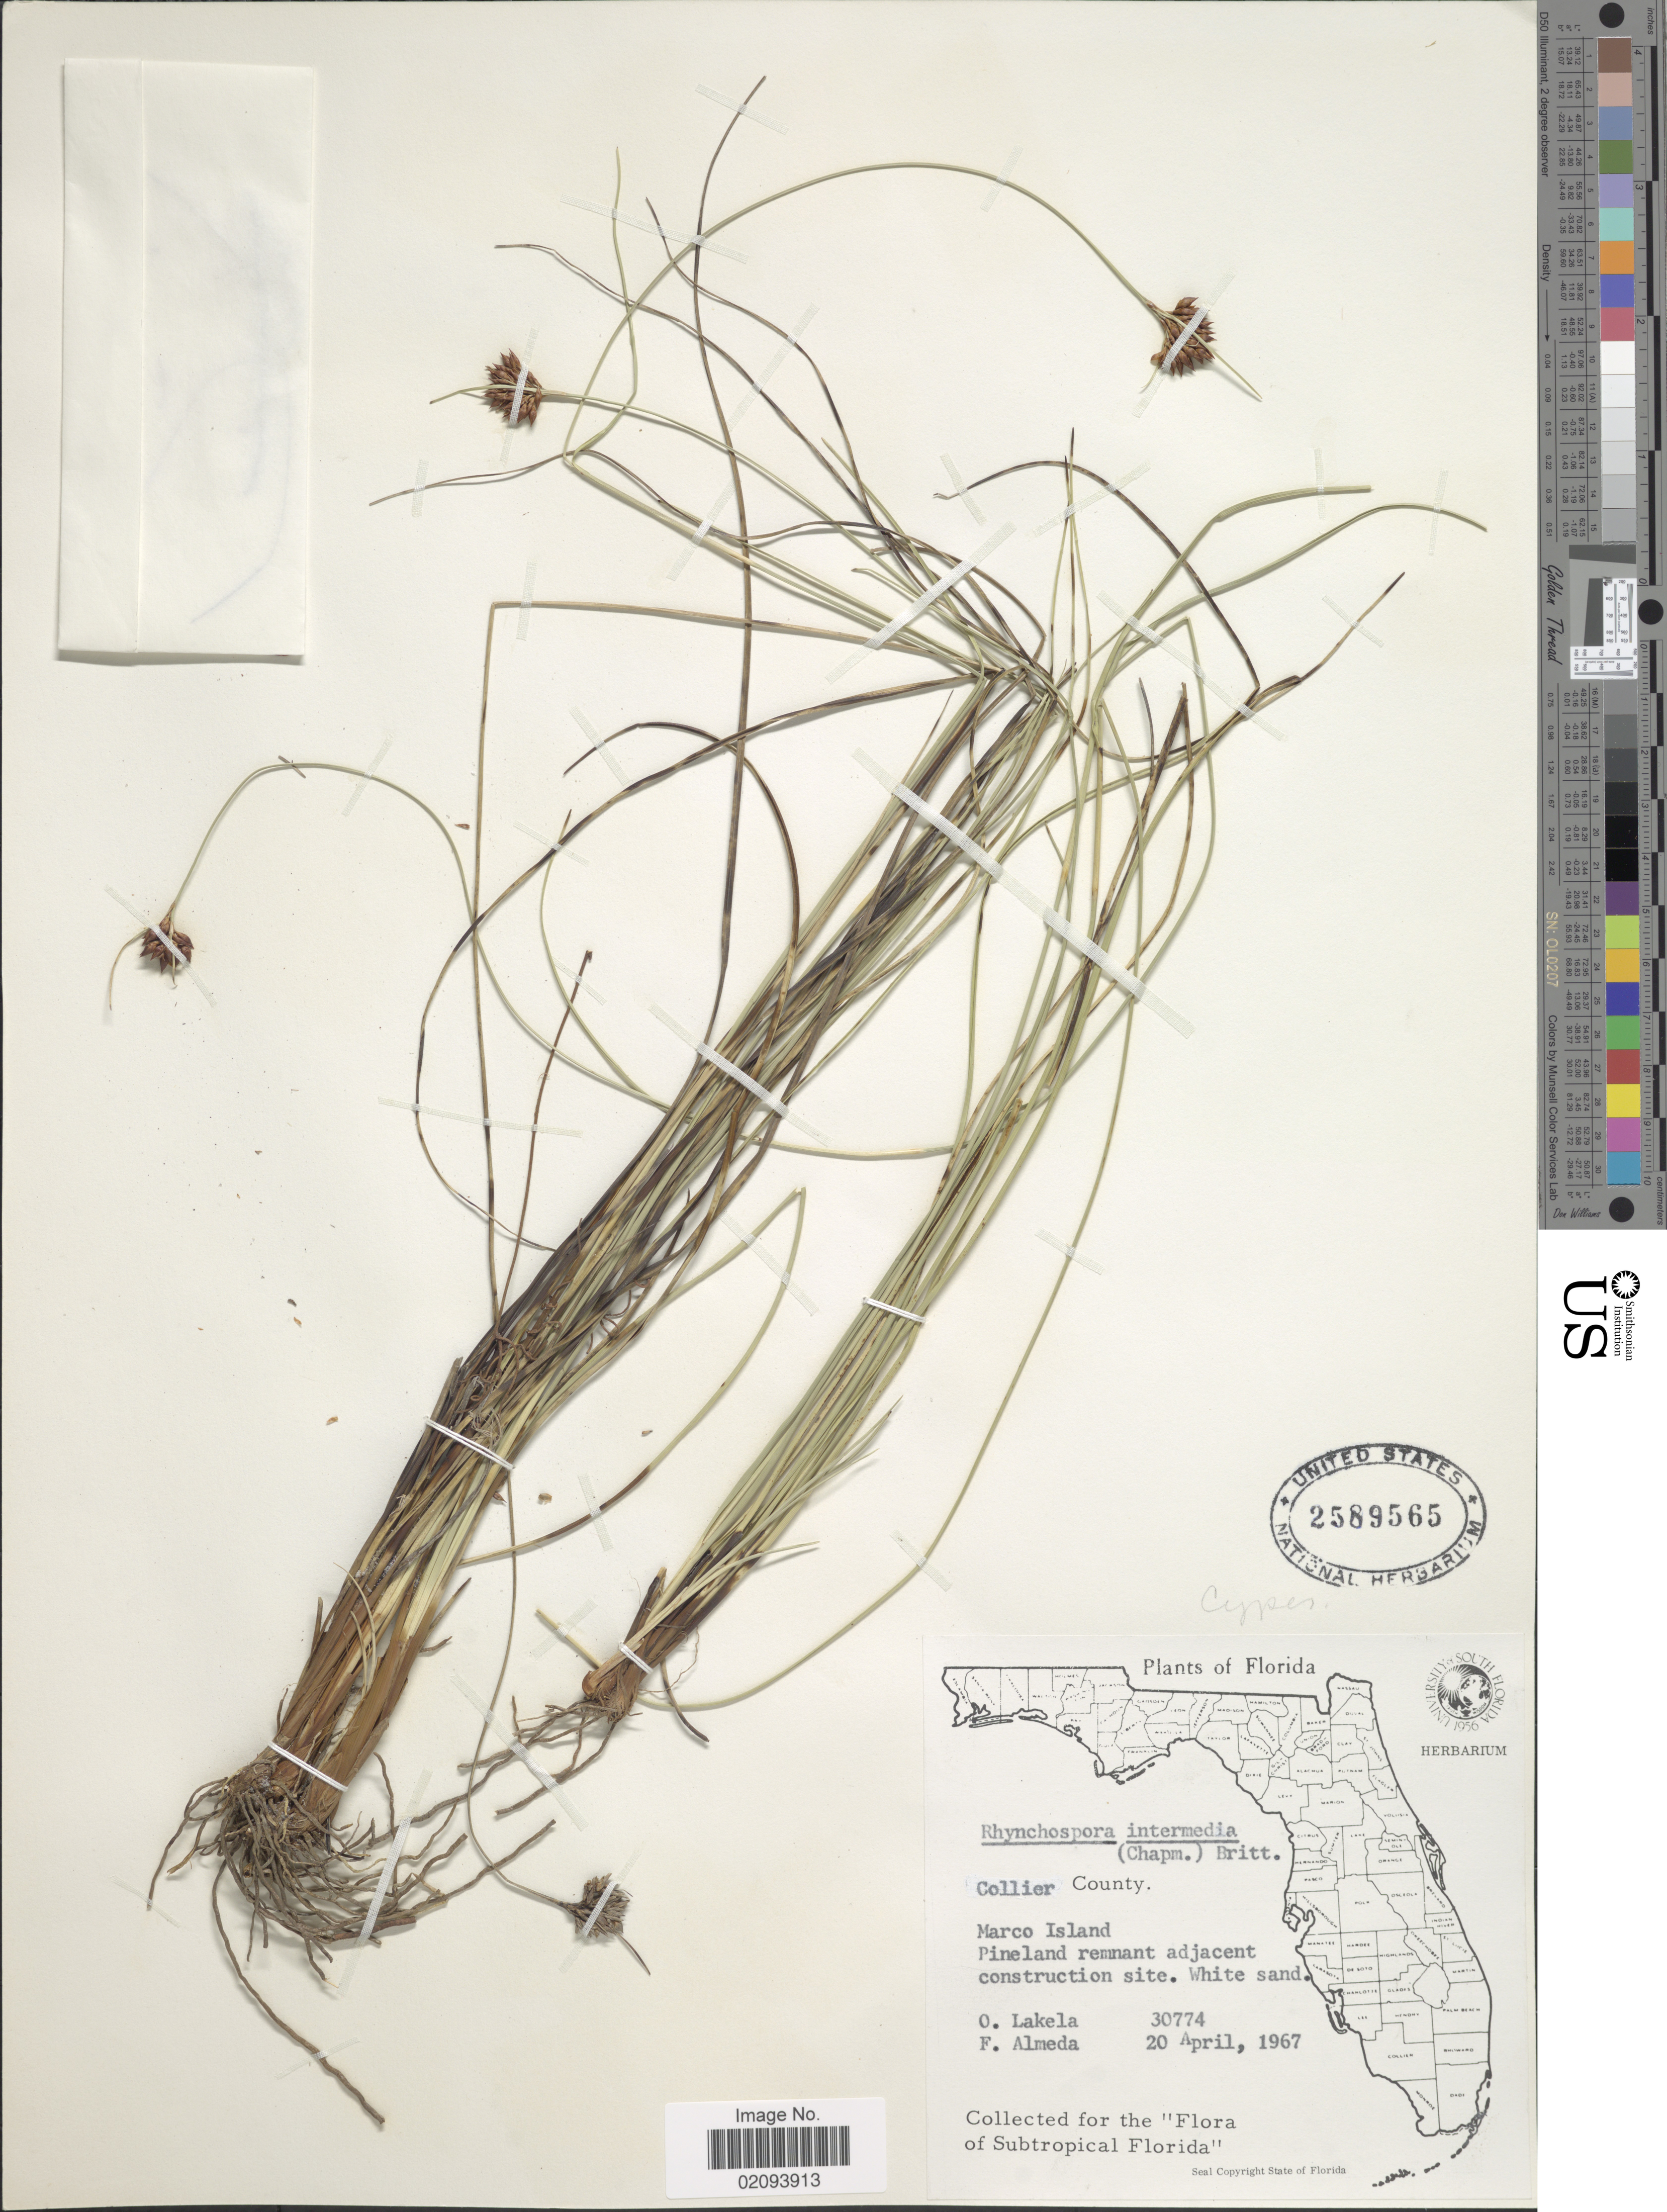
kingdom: Plantae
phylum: Tracheophyta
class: Liliopsida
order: Poales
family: Cyperaceae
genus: Rhynchospora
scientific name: Rhynchospora intermedia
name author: (Chapm.) Britton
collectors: O. Lakela & F. Almeda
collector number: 30774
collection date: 1967-04-20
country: United States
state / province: Florida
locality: Collier County. Marco Island. Pineland remnant adjacent construction site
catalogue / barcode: US 2589565